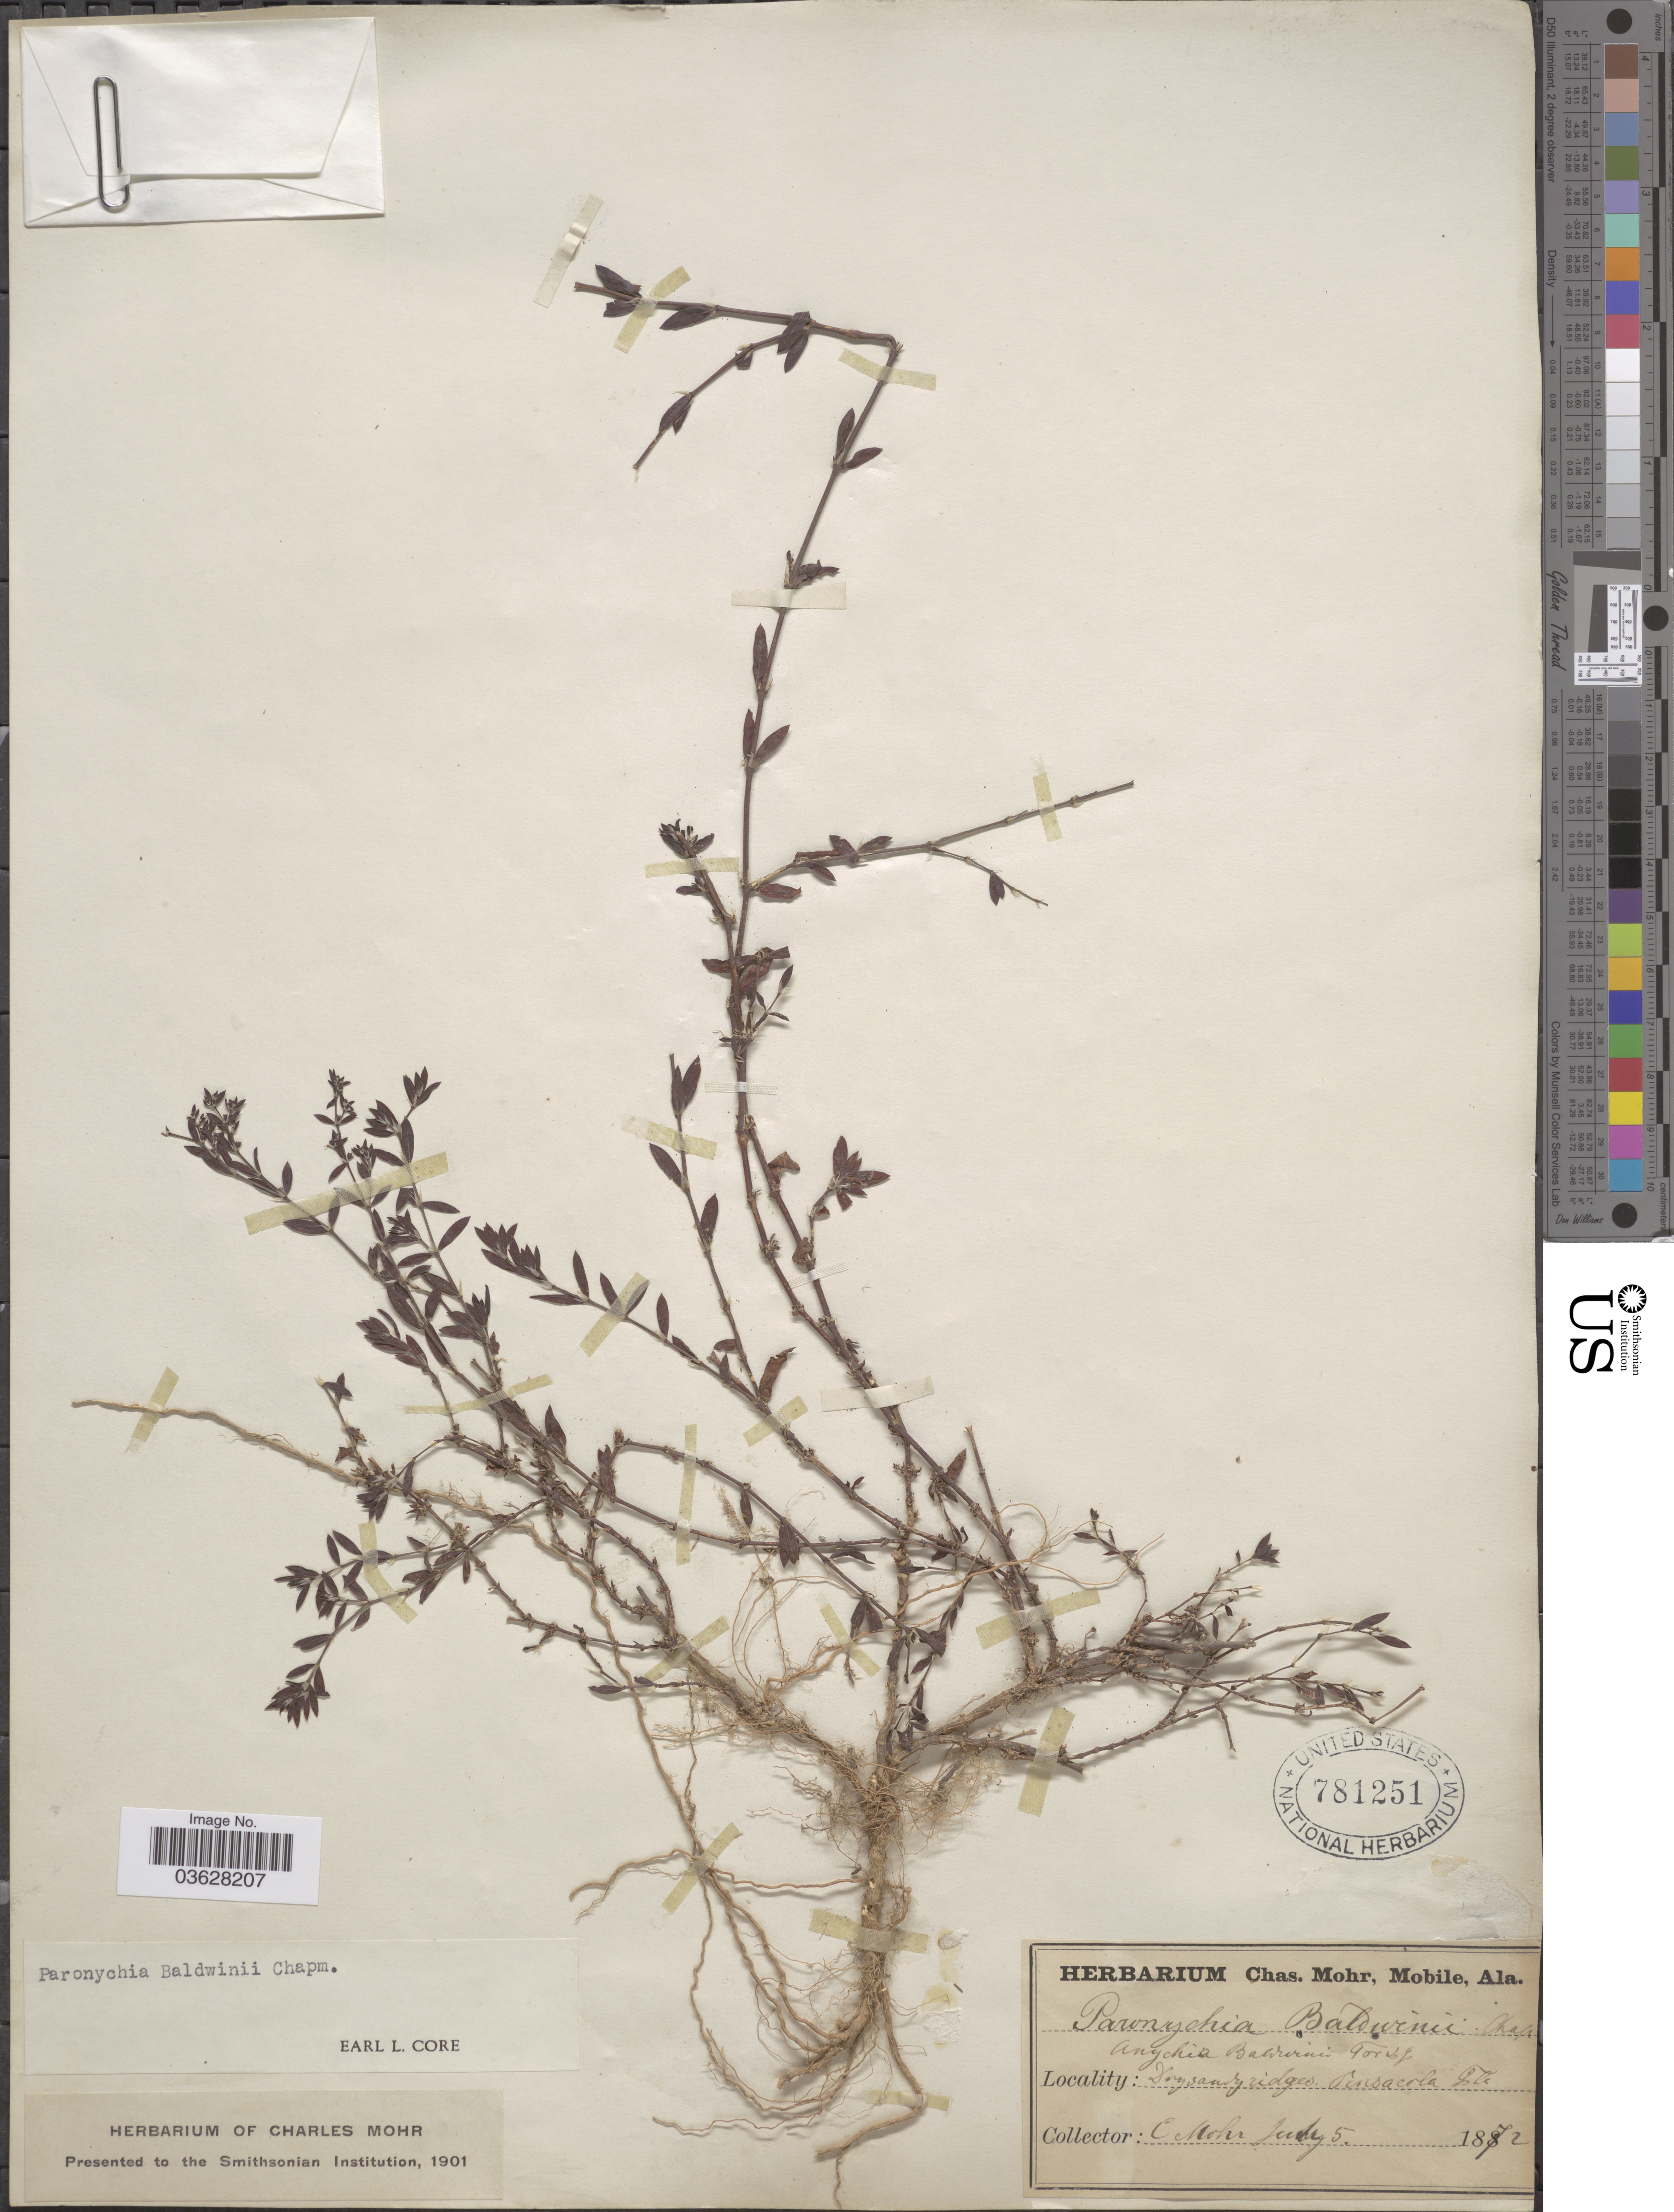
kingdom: Plantae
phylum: Tracheophyta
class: Magnoliopsida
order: Caryophyllales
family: Caryophyllaceae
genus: Paronychia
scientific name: Paronychia baldwinii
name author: (A. Gray & Torr.) Fenzl ex Walp.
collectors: C. T. Mohr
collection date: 1872-07-05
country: United States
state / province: Florida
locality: Dry sandy ridges. Pensacola.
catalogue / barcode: US 781251